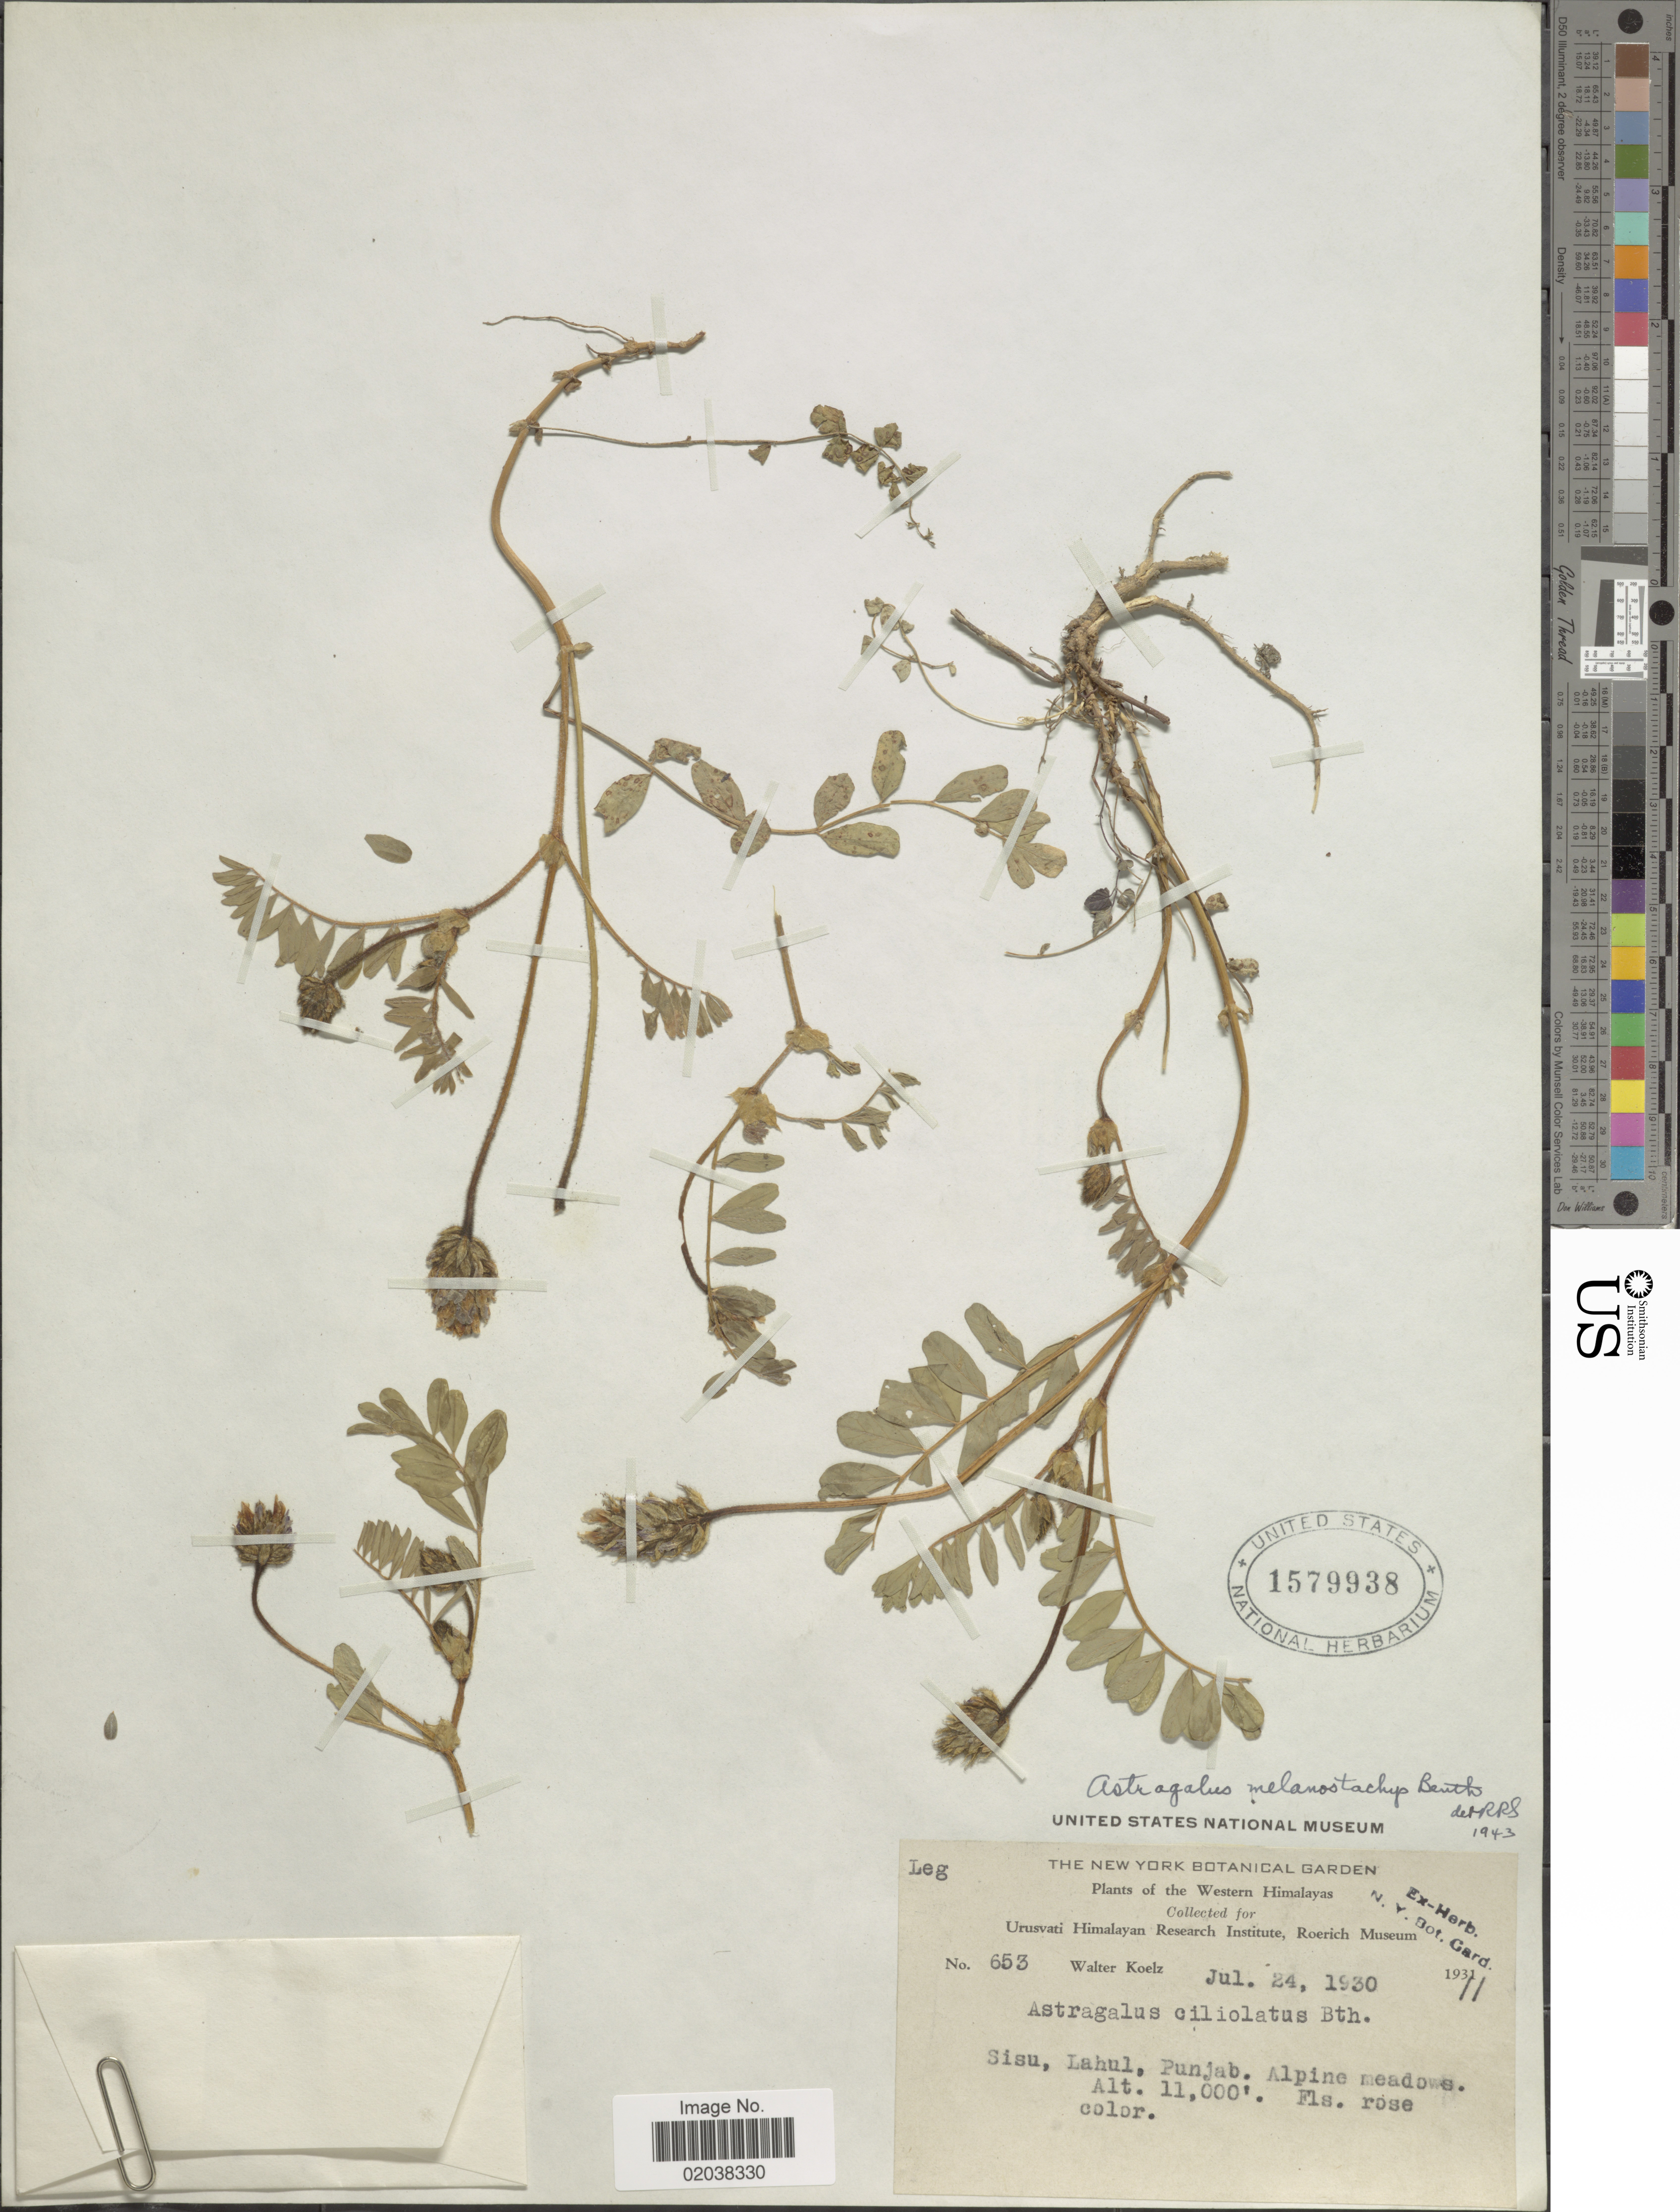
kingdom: Plantae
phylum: Tracheophyta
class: Magnoliopsida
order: Fabales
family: Fabaceae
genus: Astragalus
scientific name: Astragalus melanostachys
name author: Bunge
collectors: W. N. Koelz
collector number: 653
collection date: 1930-07-24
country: India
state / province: Punjab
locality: Western Himalayas. Sisu, Lahul, Punjab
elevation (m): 3353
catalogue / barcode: US 1579938